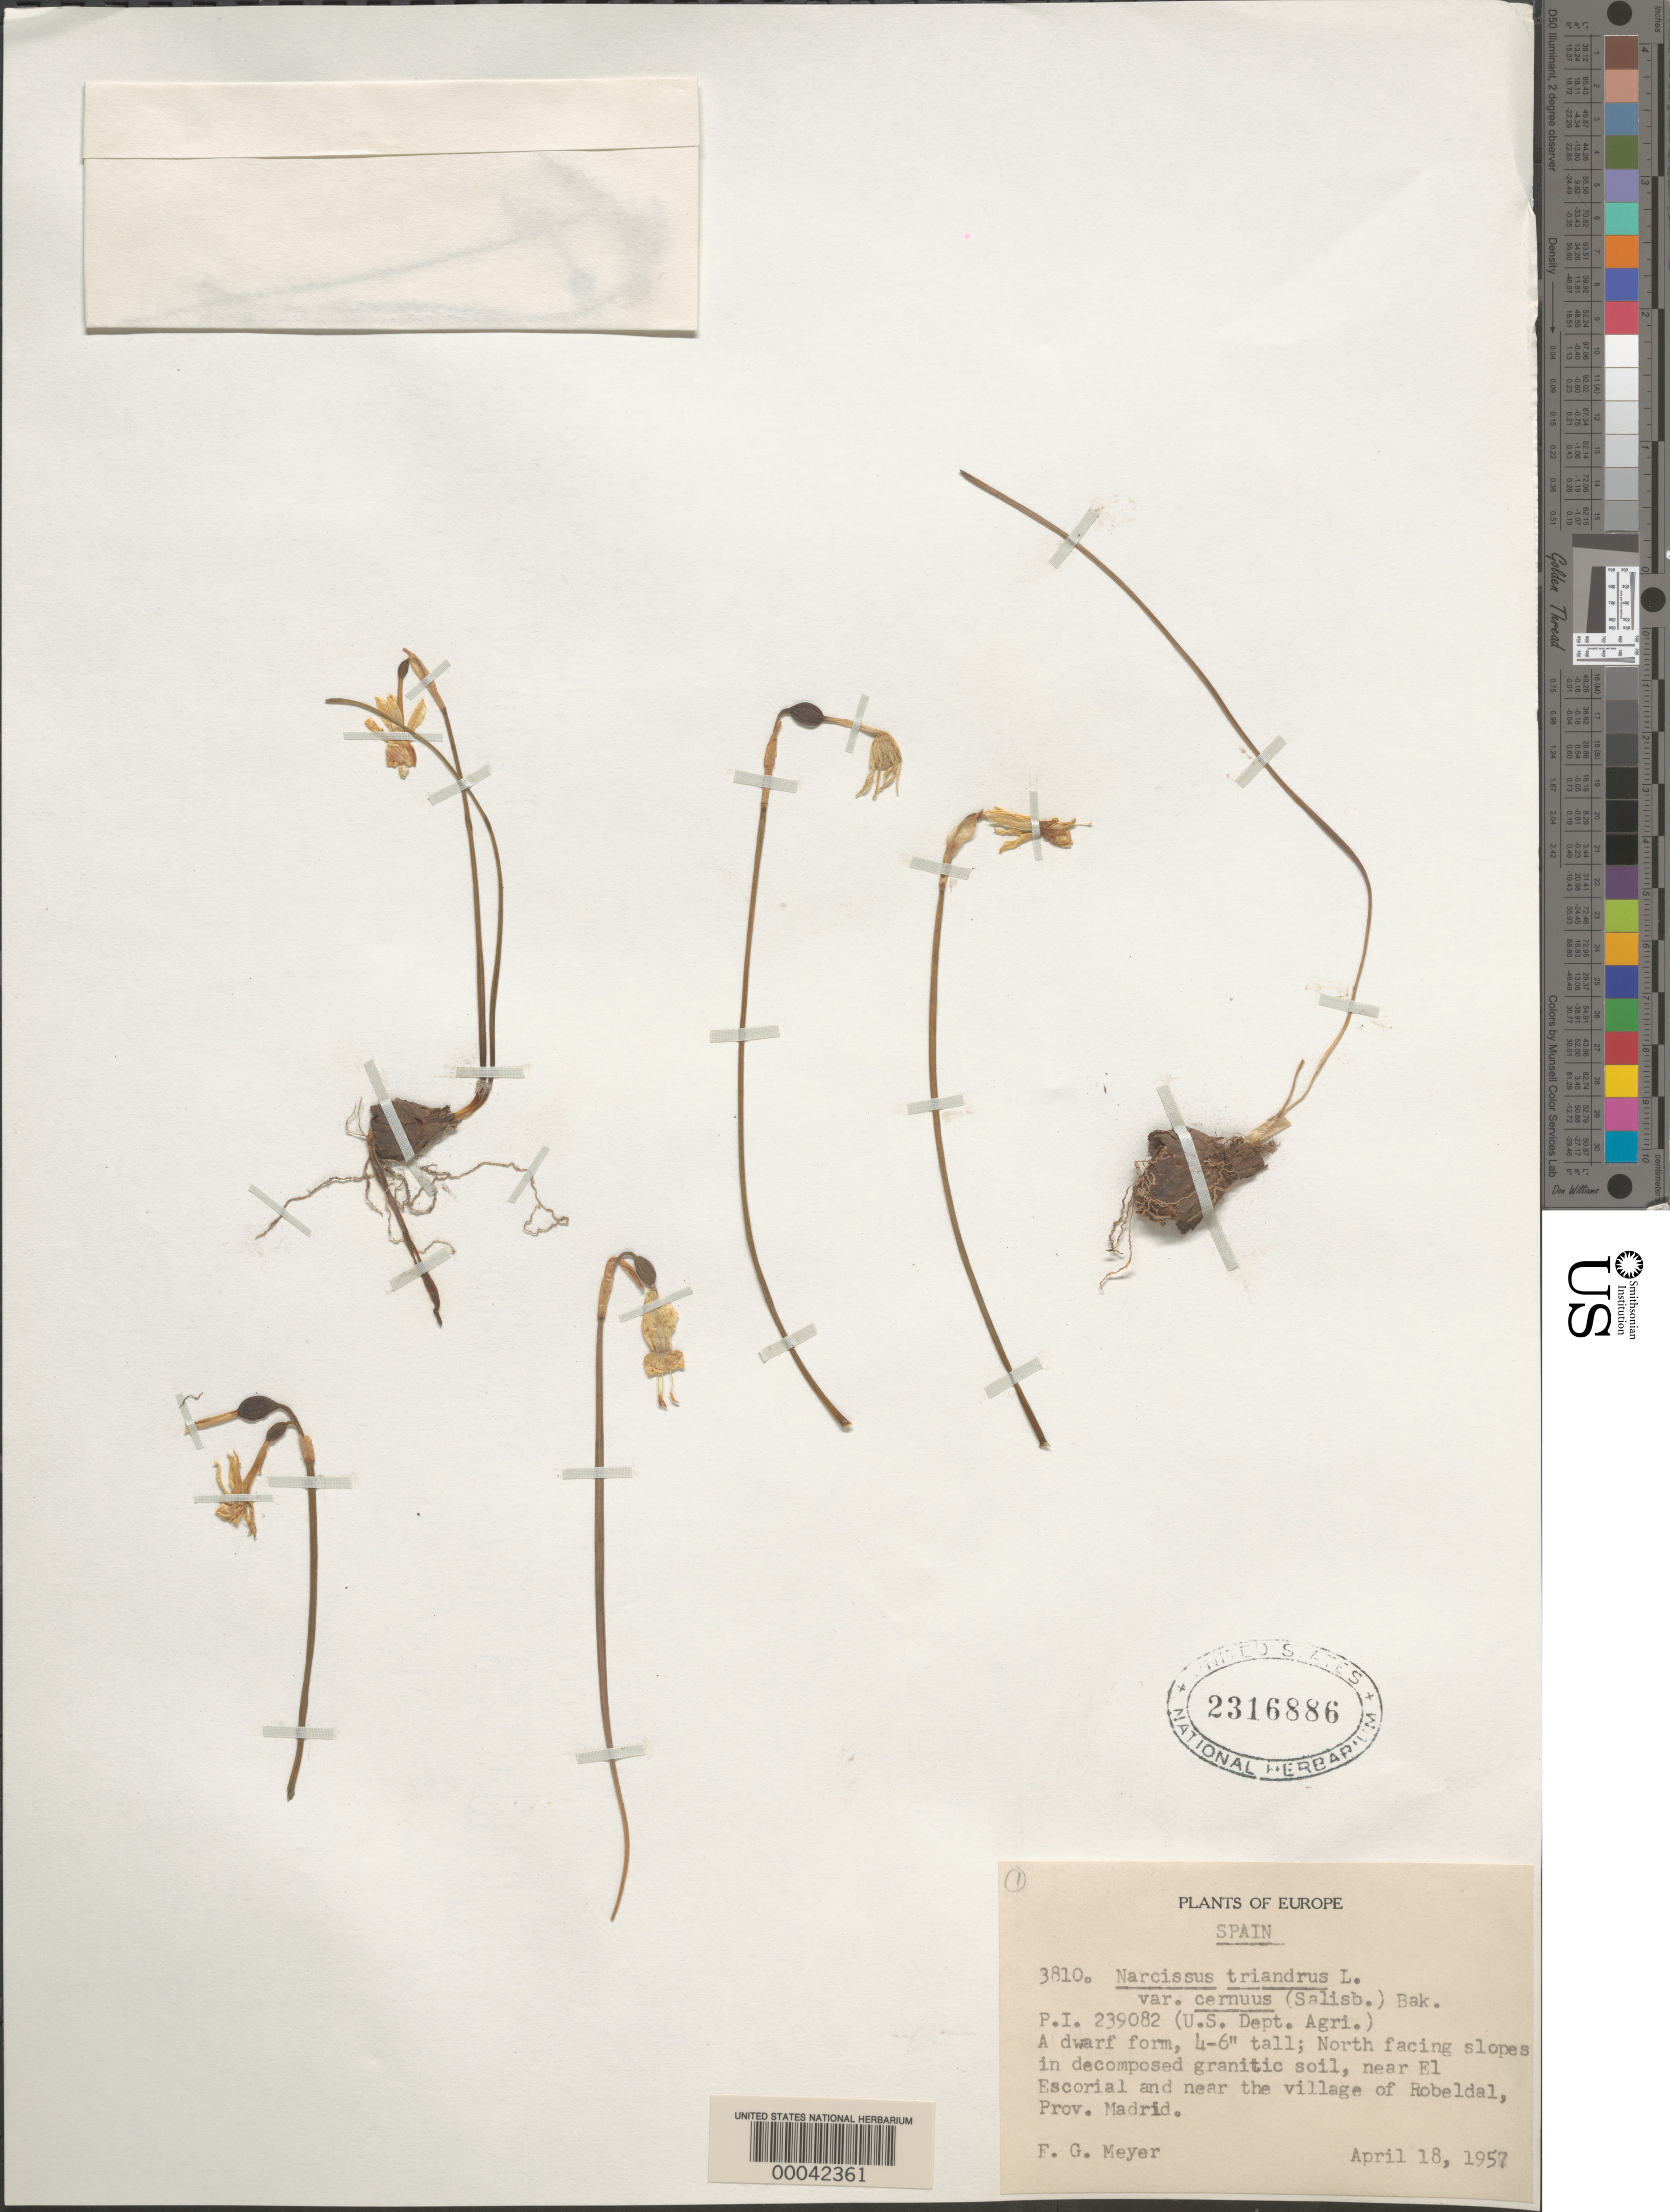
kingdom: Plantae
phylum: Tracheophyta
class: Liliopsida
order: Asparagales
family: Amaryllidaceae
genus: Narcissus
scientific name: Narcissus triandrus var. cernuus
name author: (Salisb.) Baker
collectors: F. G. Meyer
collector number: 3810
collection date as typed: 18 Apr 1957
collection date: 1957-04-18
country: Spain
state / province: Madrid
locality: El escorial and robeldal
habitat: North facing slopes in decompesed granitic soil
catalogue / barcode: US 2316886